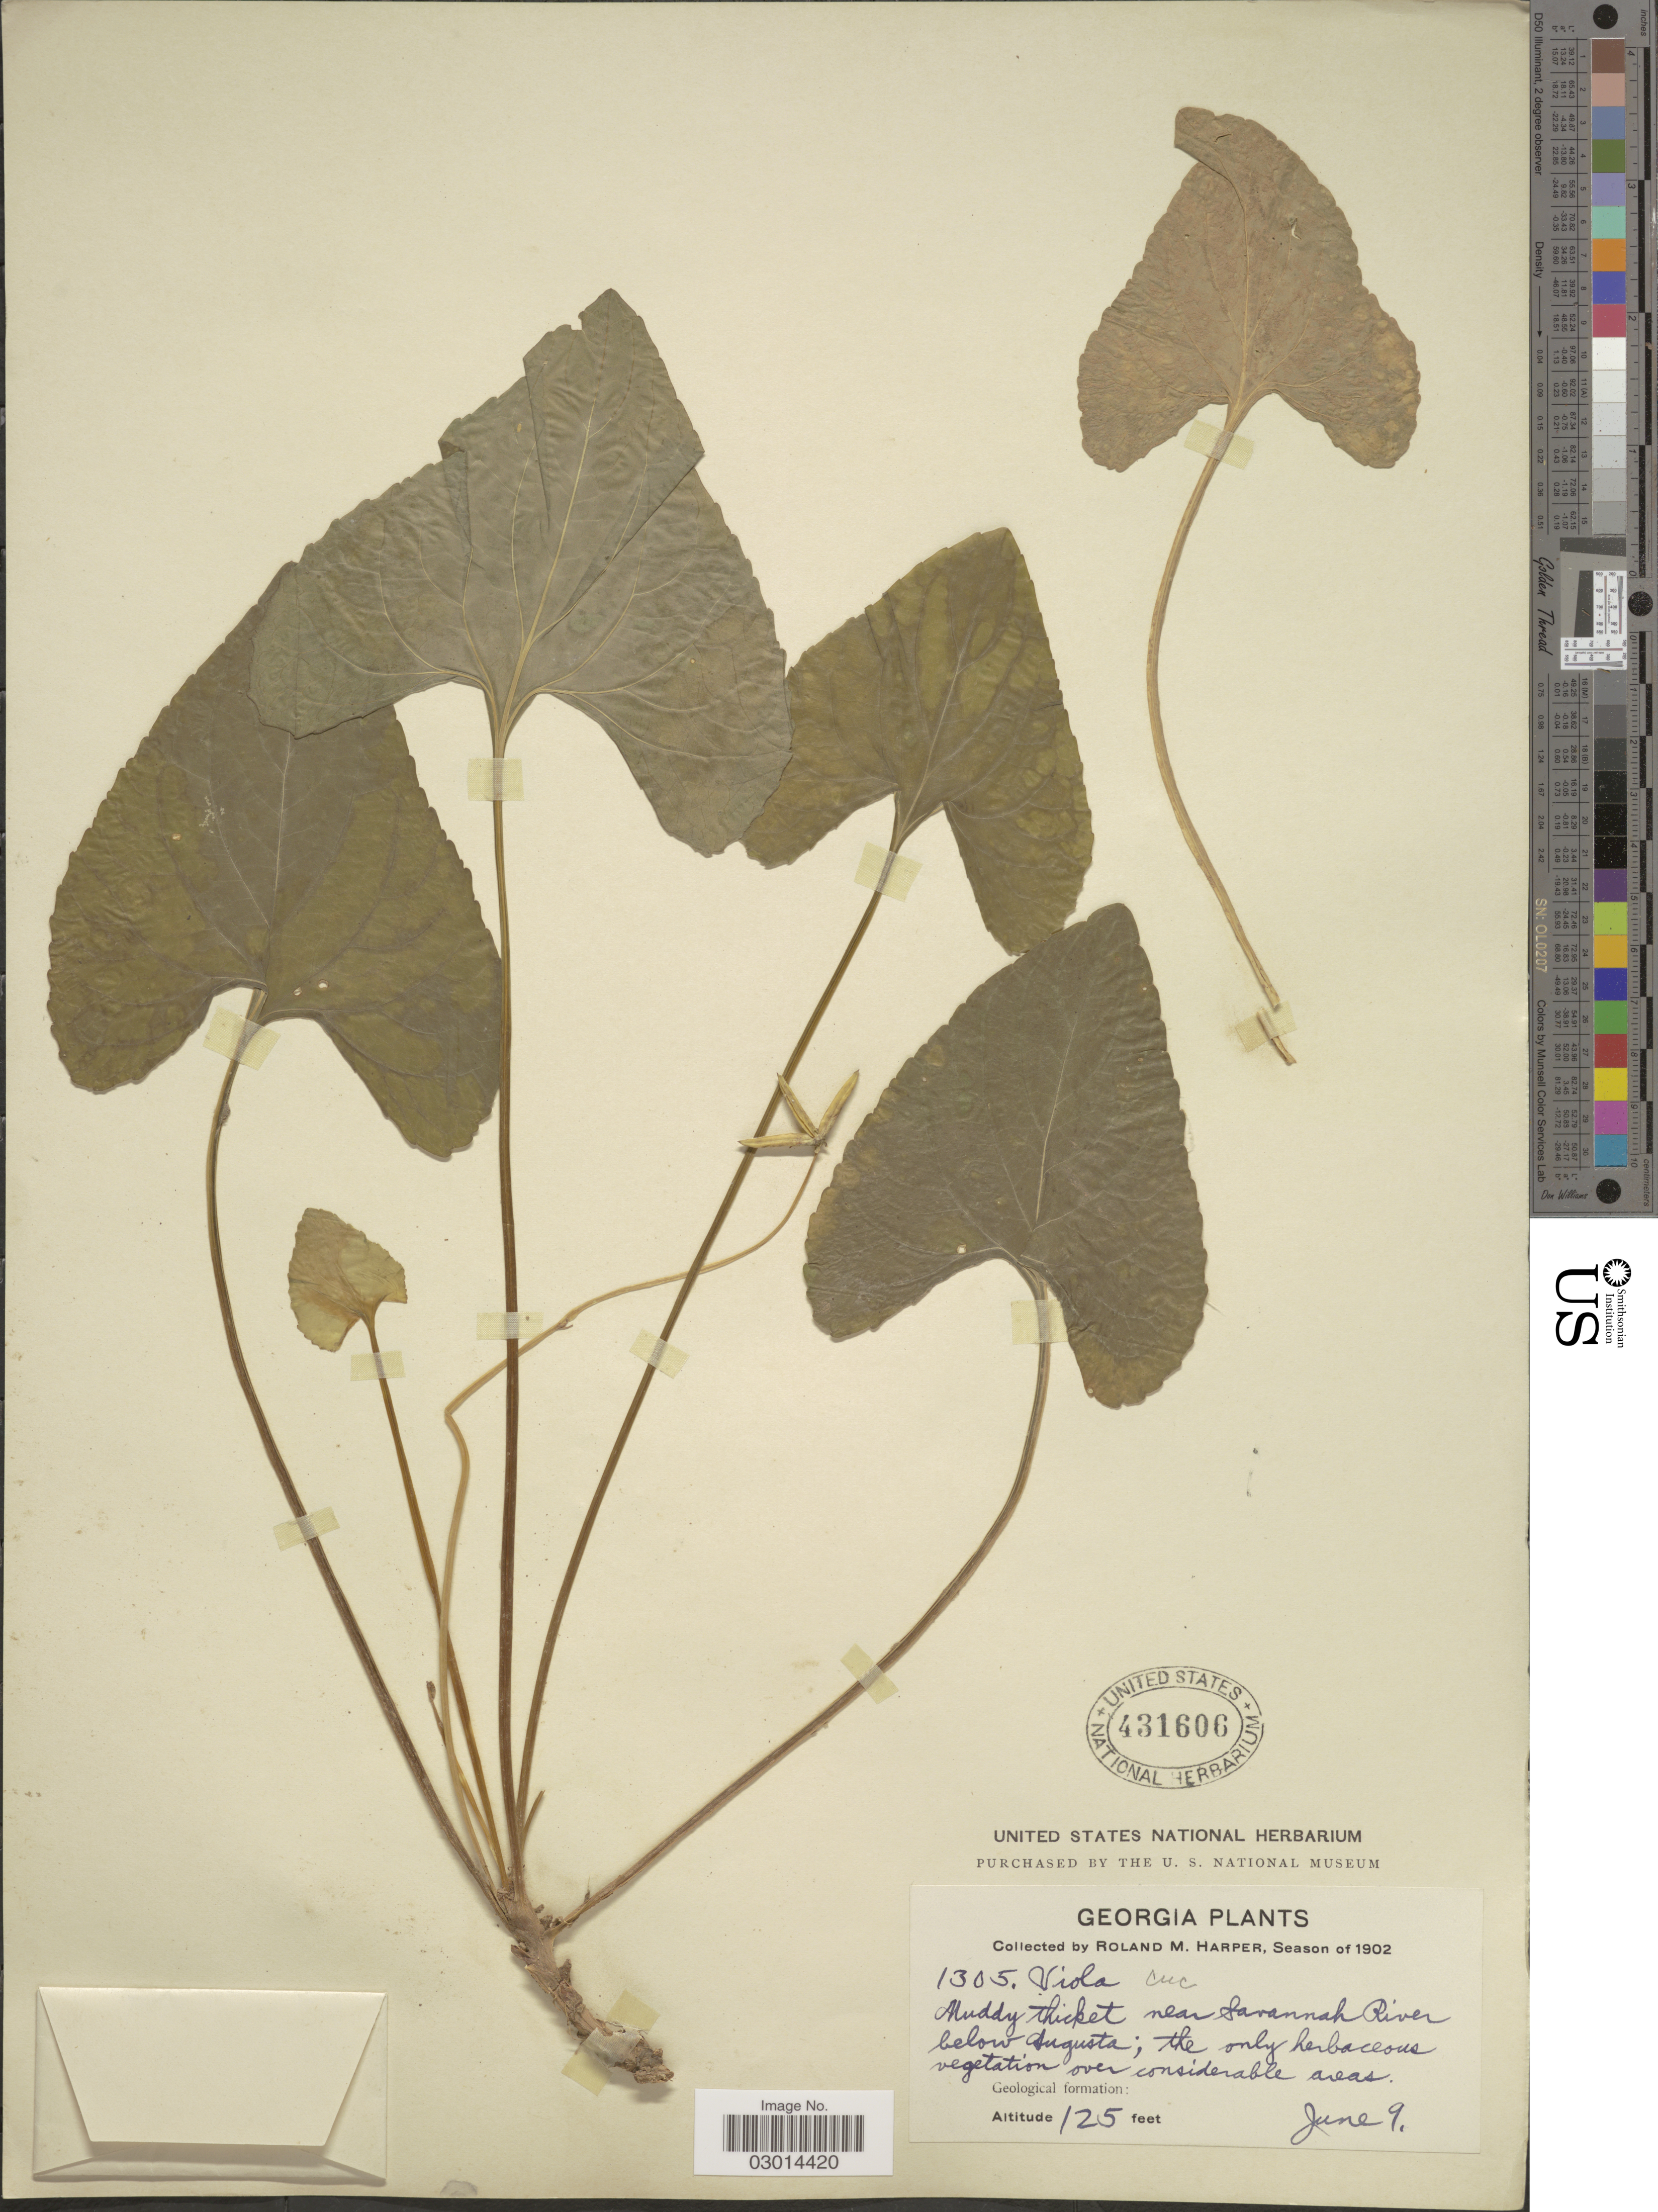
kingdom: Plantae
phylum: Tracheophyta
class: Magnoliopsida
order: Malpighiales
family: Violaceae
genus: Viola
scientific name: Viola cucullata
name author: Aiton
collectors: R. M. Harper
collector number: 1305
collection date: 1902-06-09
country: United States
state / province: Georgia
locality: Muddy thicket near Savannah River below Augusta.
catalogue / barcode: US 431606